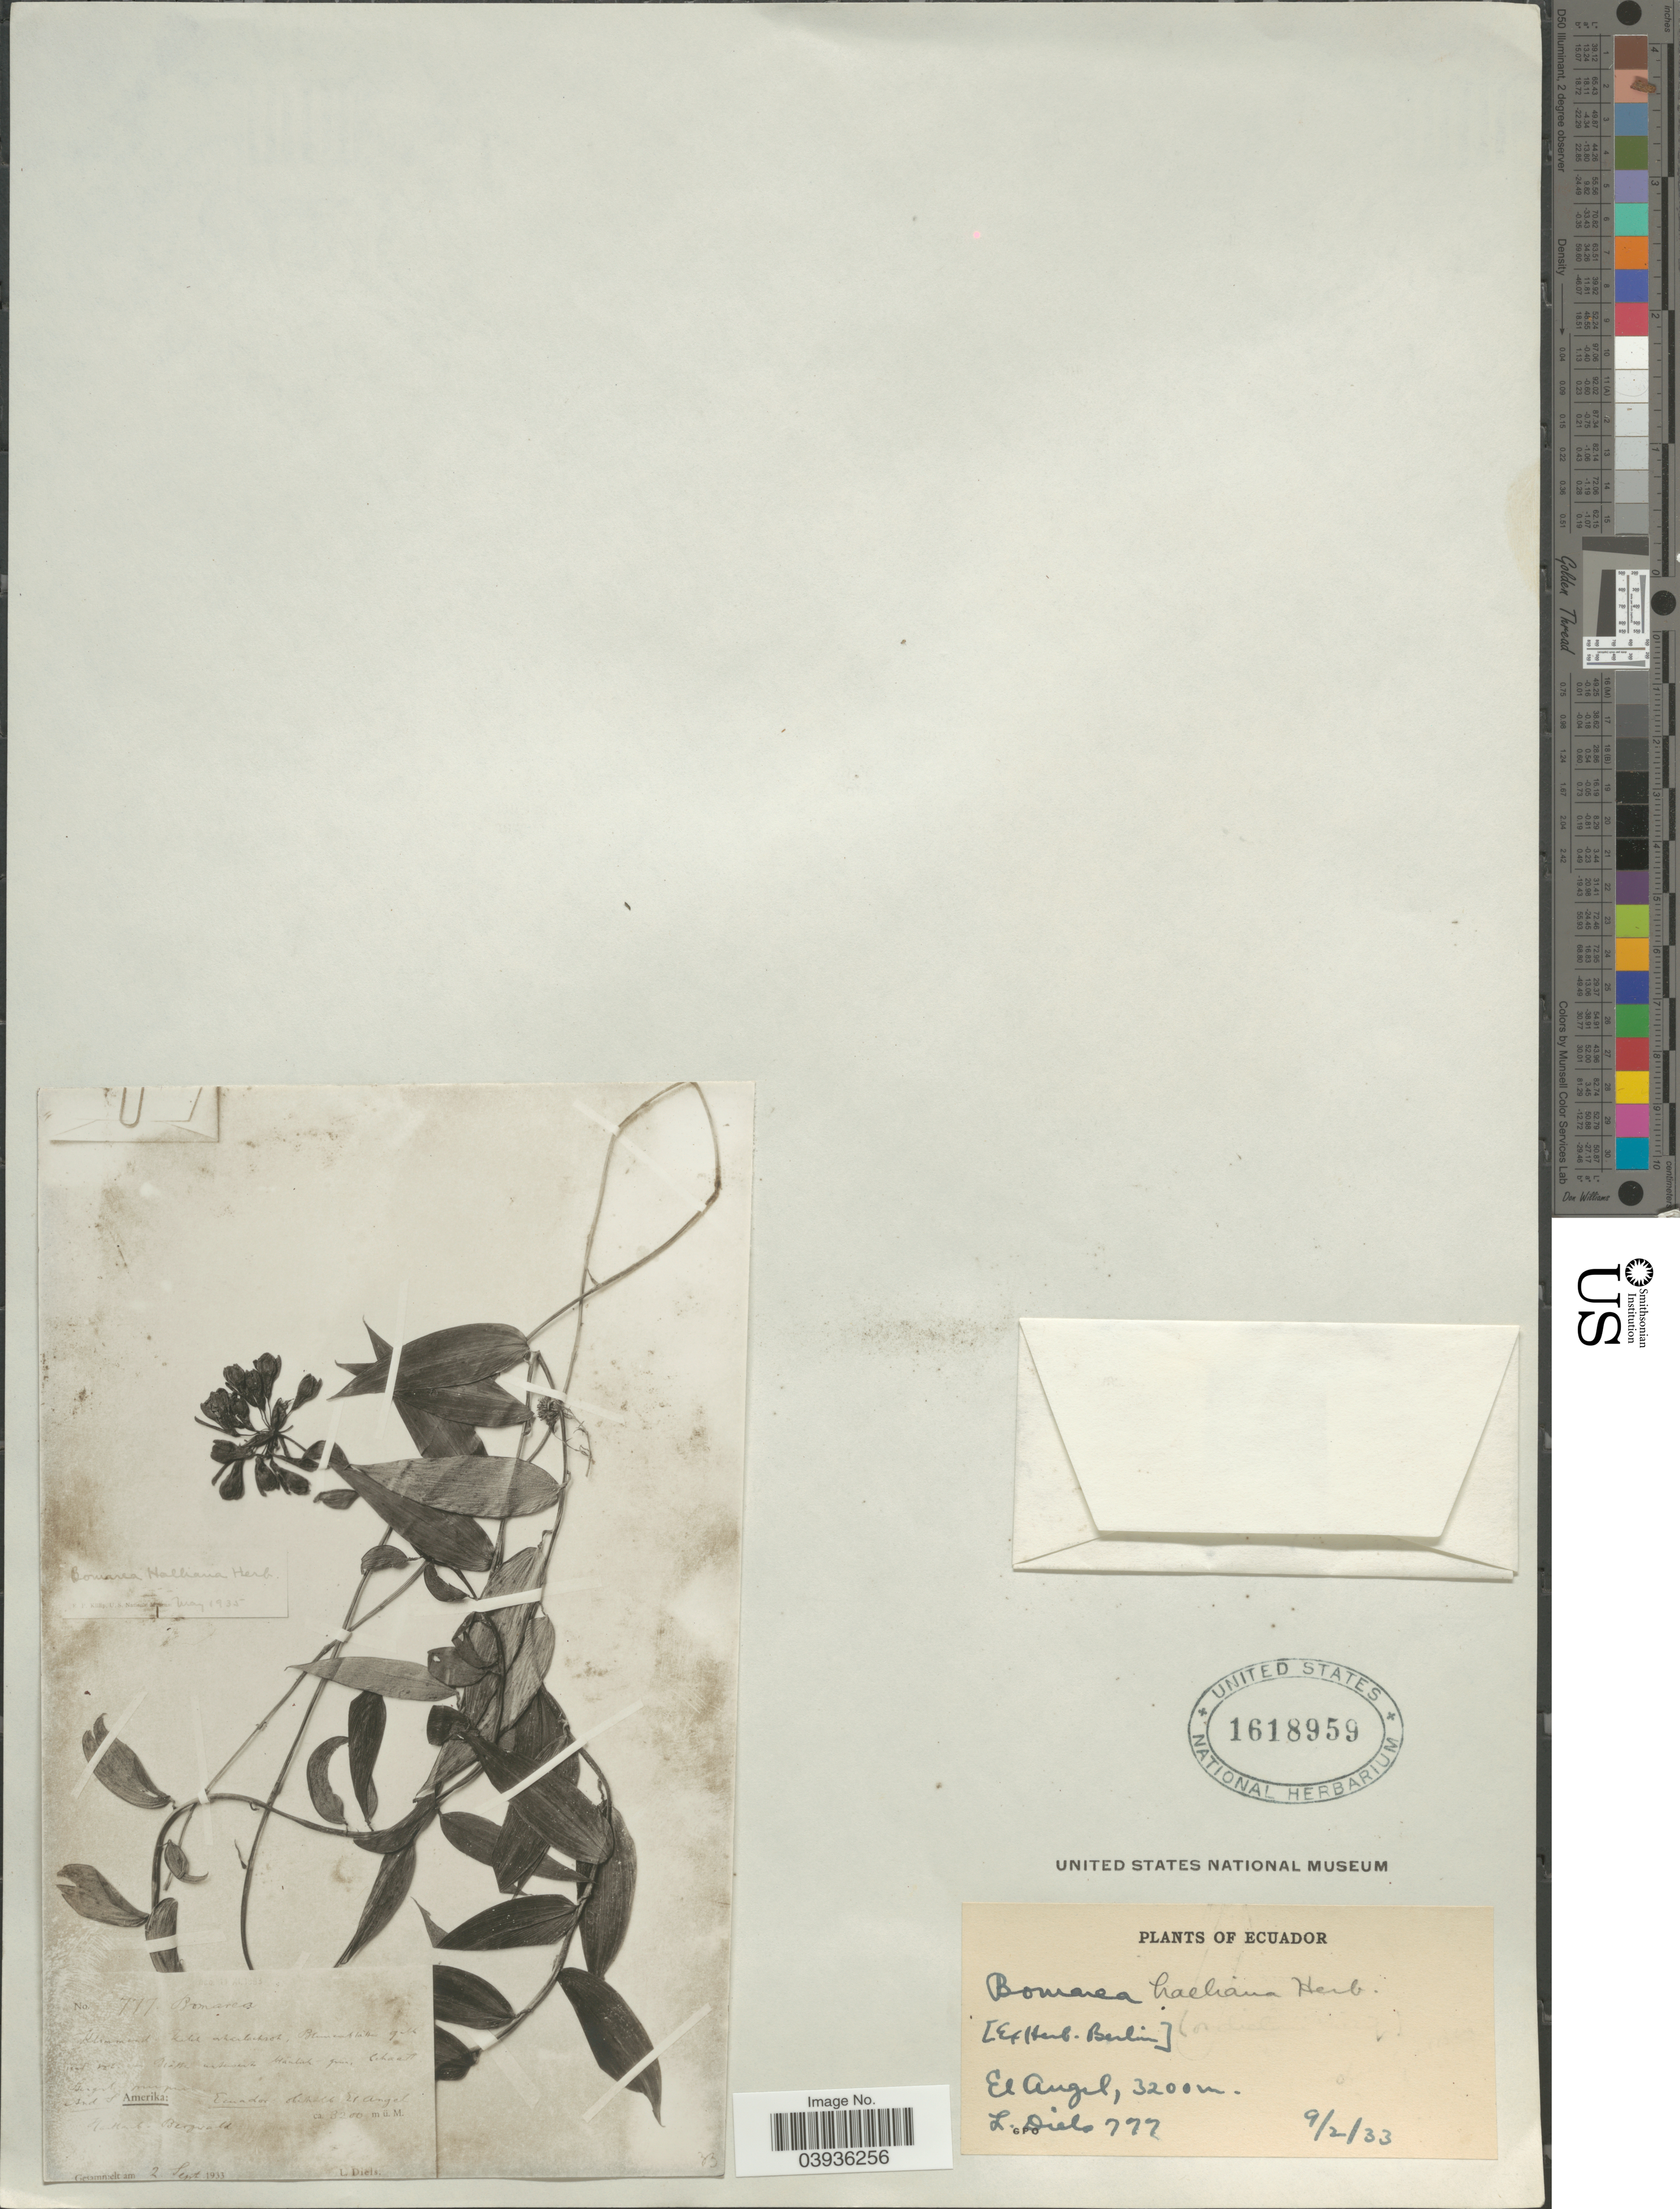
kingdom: Plantae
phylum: Tracheophyta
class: Liliopsida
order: Liliales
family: Alstroemeriaceae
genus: Bomarea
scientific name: Bomarea halliana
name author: Herb.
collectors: L. Diels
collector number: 777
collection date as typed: Transcribed d/m/y: 9/2/33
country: Ecuador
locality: El Angel.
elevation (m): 3200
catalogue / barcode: US 1618959